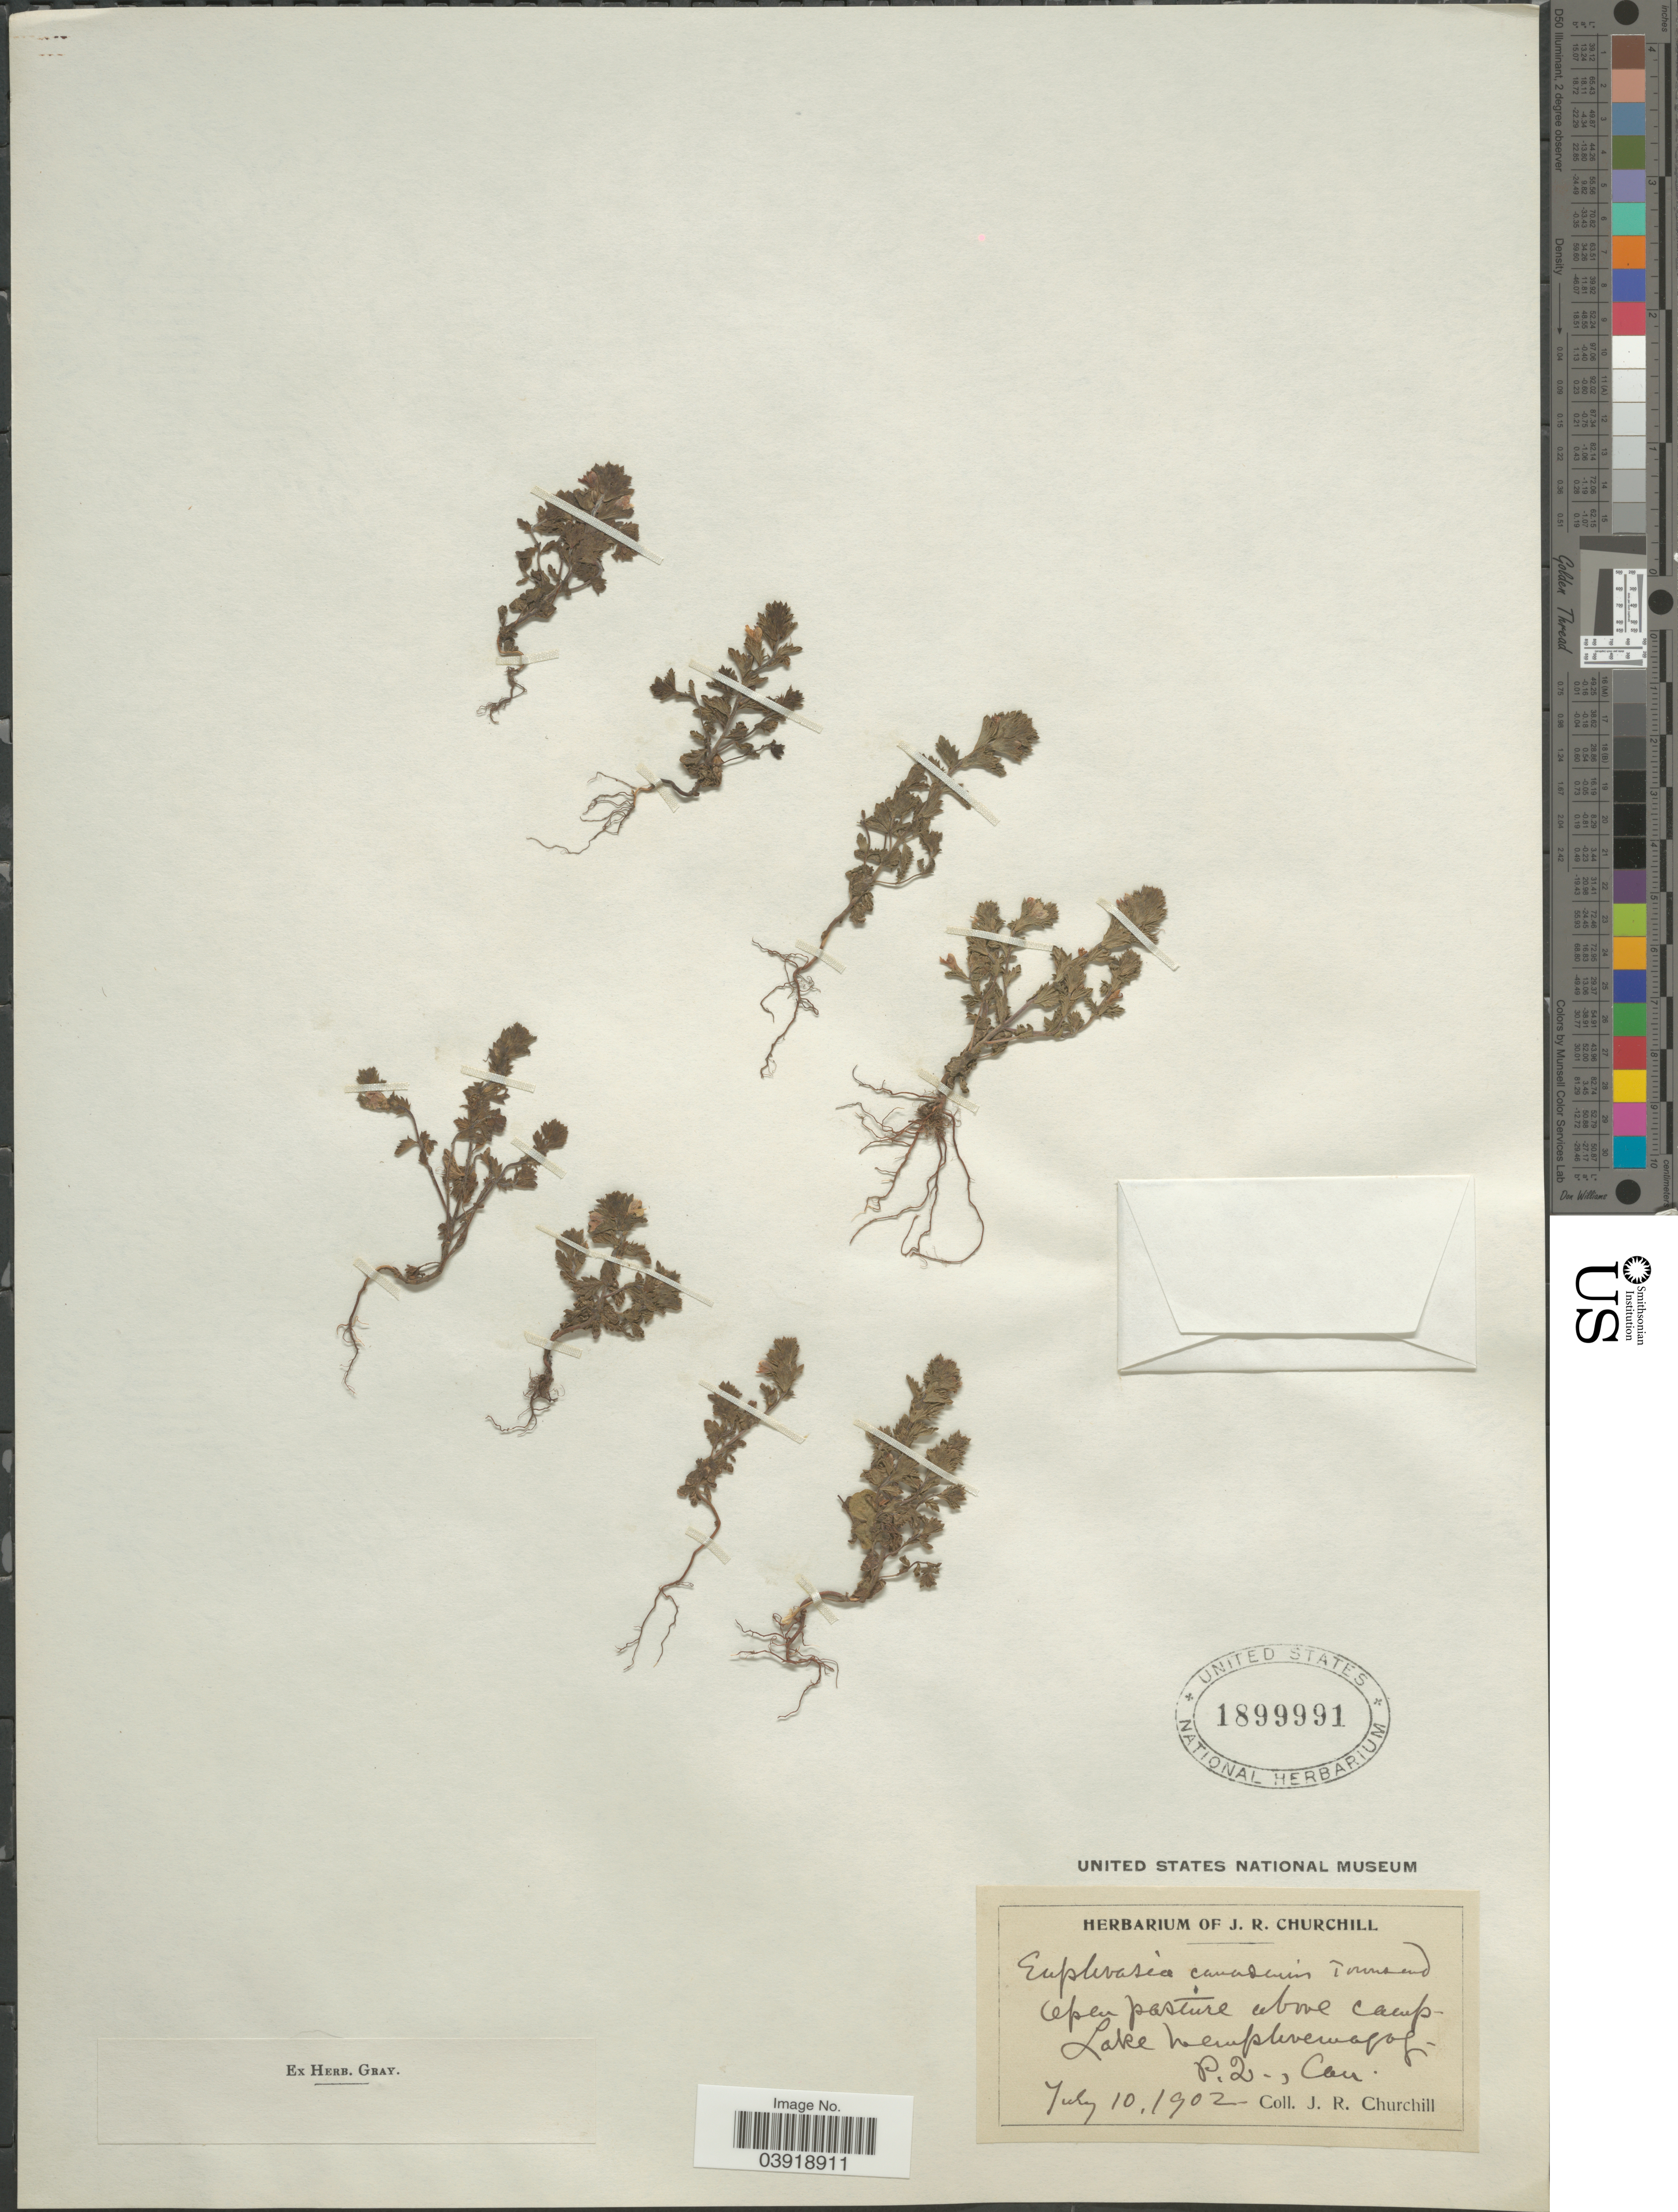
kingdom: Plantae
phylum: Tracheophyta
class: Magnoliopsida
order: Lamiales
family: Orobanchaceae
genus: Euphrasia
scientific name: Euphrasia canadensis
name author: J.F. Towns.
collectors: J. Churchill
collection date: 1902-07-10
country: Canada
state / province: Quebec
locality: Above camp, Lake Memphremagog.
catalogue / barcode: US 1899991